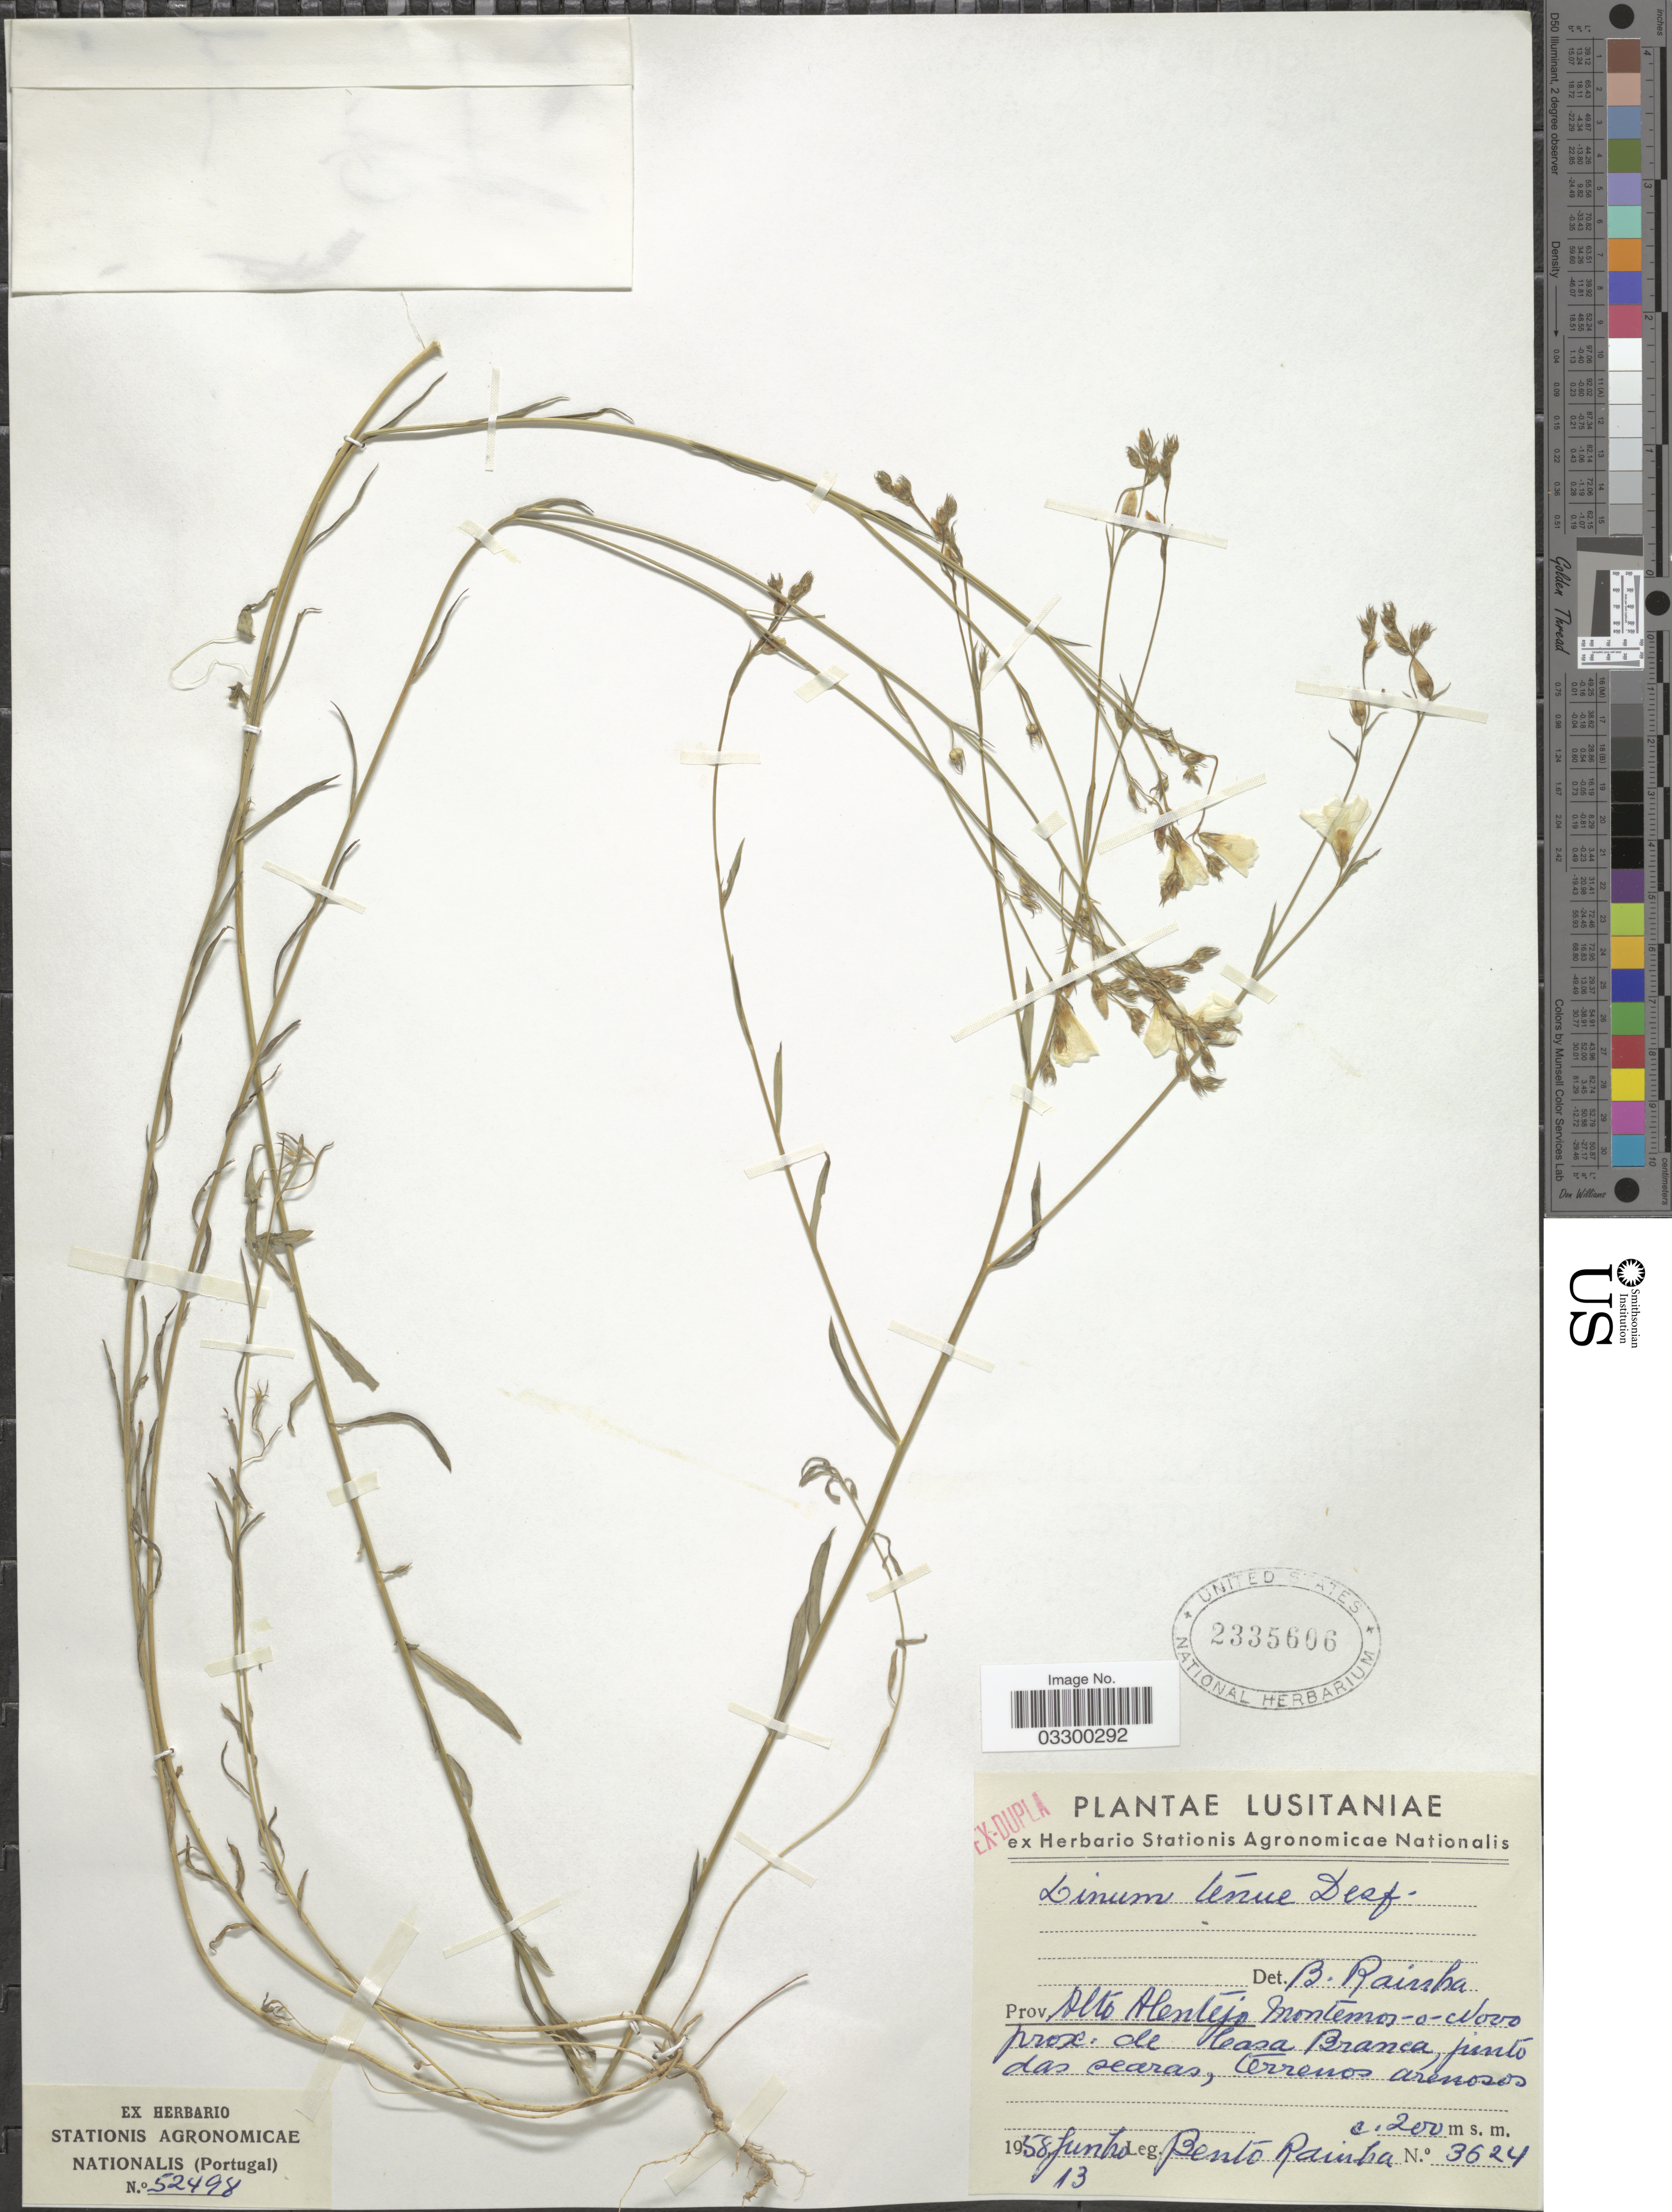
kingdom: Plantae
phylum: Tracheophyta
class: Magnoliopsida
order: Malpighiales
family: Linaceae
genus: Linum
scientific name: Linum tenue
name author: Desf.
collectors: B. Rainha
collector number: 3624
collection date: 1958-06-13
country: Portugal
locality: Lusitaniae. Prov. Alto Alentejo: Montemos-o-Novo prox. de Casa Branca, junto das searas.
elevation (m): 200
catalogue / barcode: US 2335606